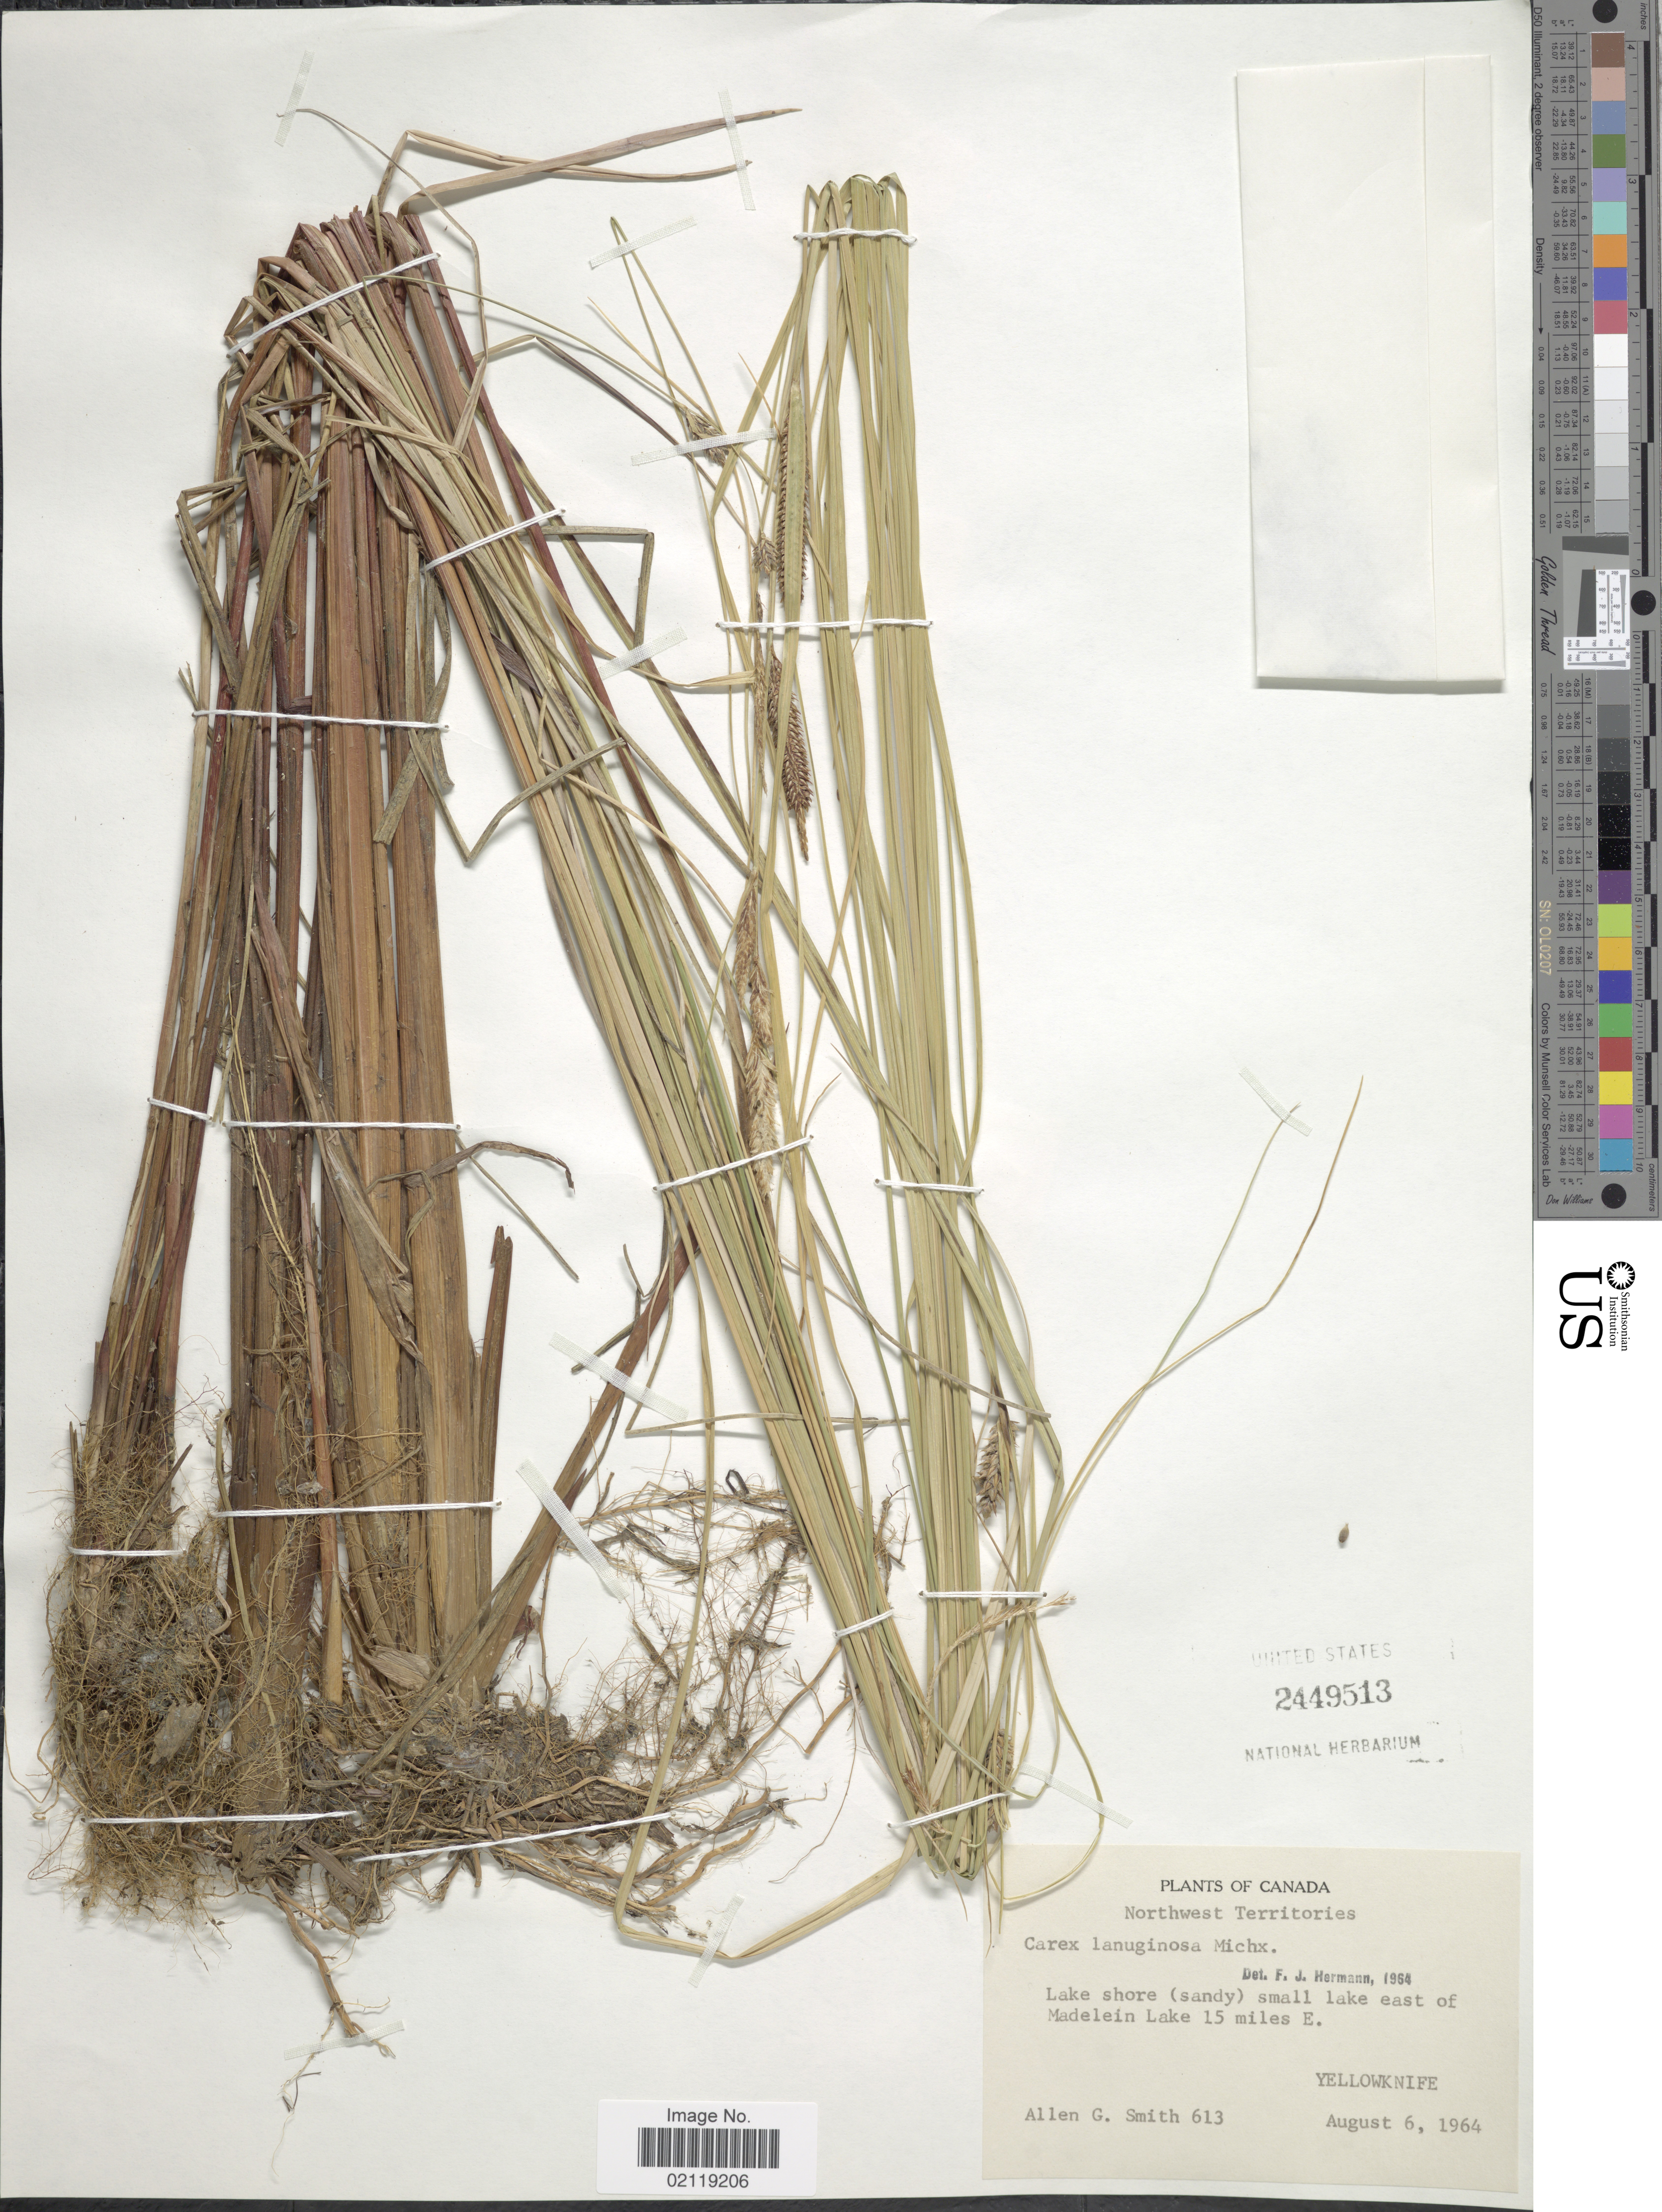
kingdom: Plantae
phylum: Tracheophyta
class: Liliopsida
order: Poales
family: Cyperaceae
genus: Carex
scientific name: Carex aquatilis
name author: Wahlenb.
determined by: Strong, Mark T., (BOT), Smithsonian Institution - National Museum of Natural History (UNITED STATES)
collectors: A. Smith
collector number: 613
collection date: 1964-08-06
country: Canada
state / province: Northwest Territories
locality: Lake shore (sandy) small lake east of Madelein Lake 15 miles E. Yellowknife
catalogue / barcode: US 2449513